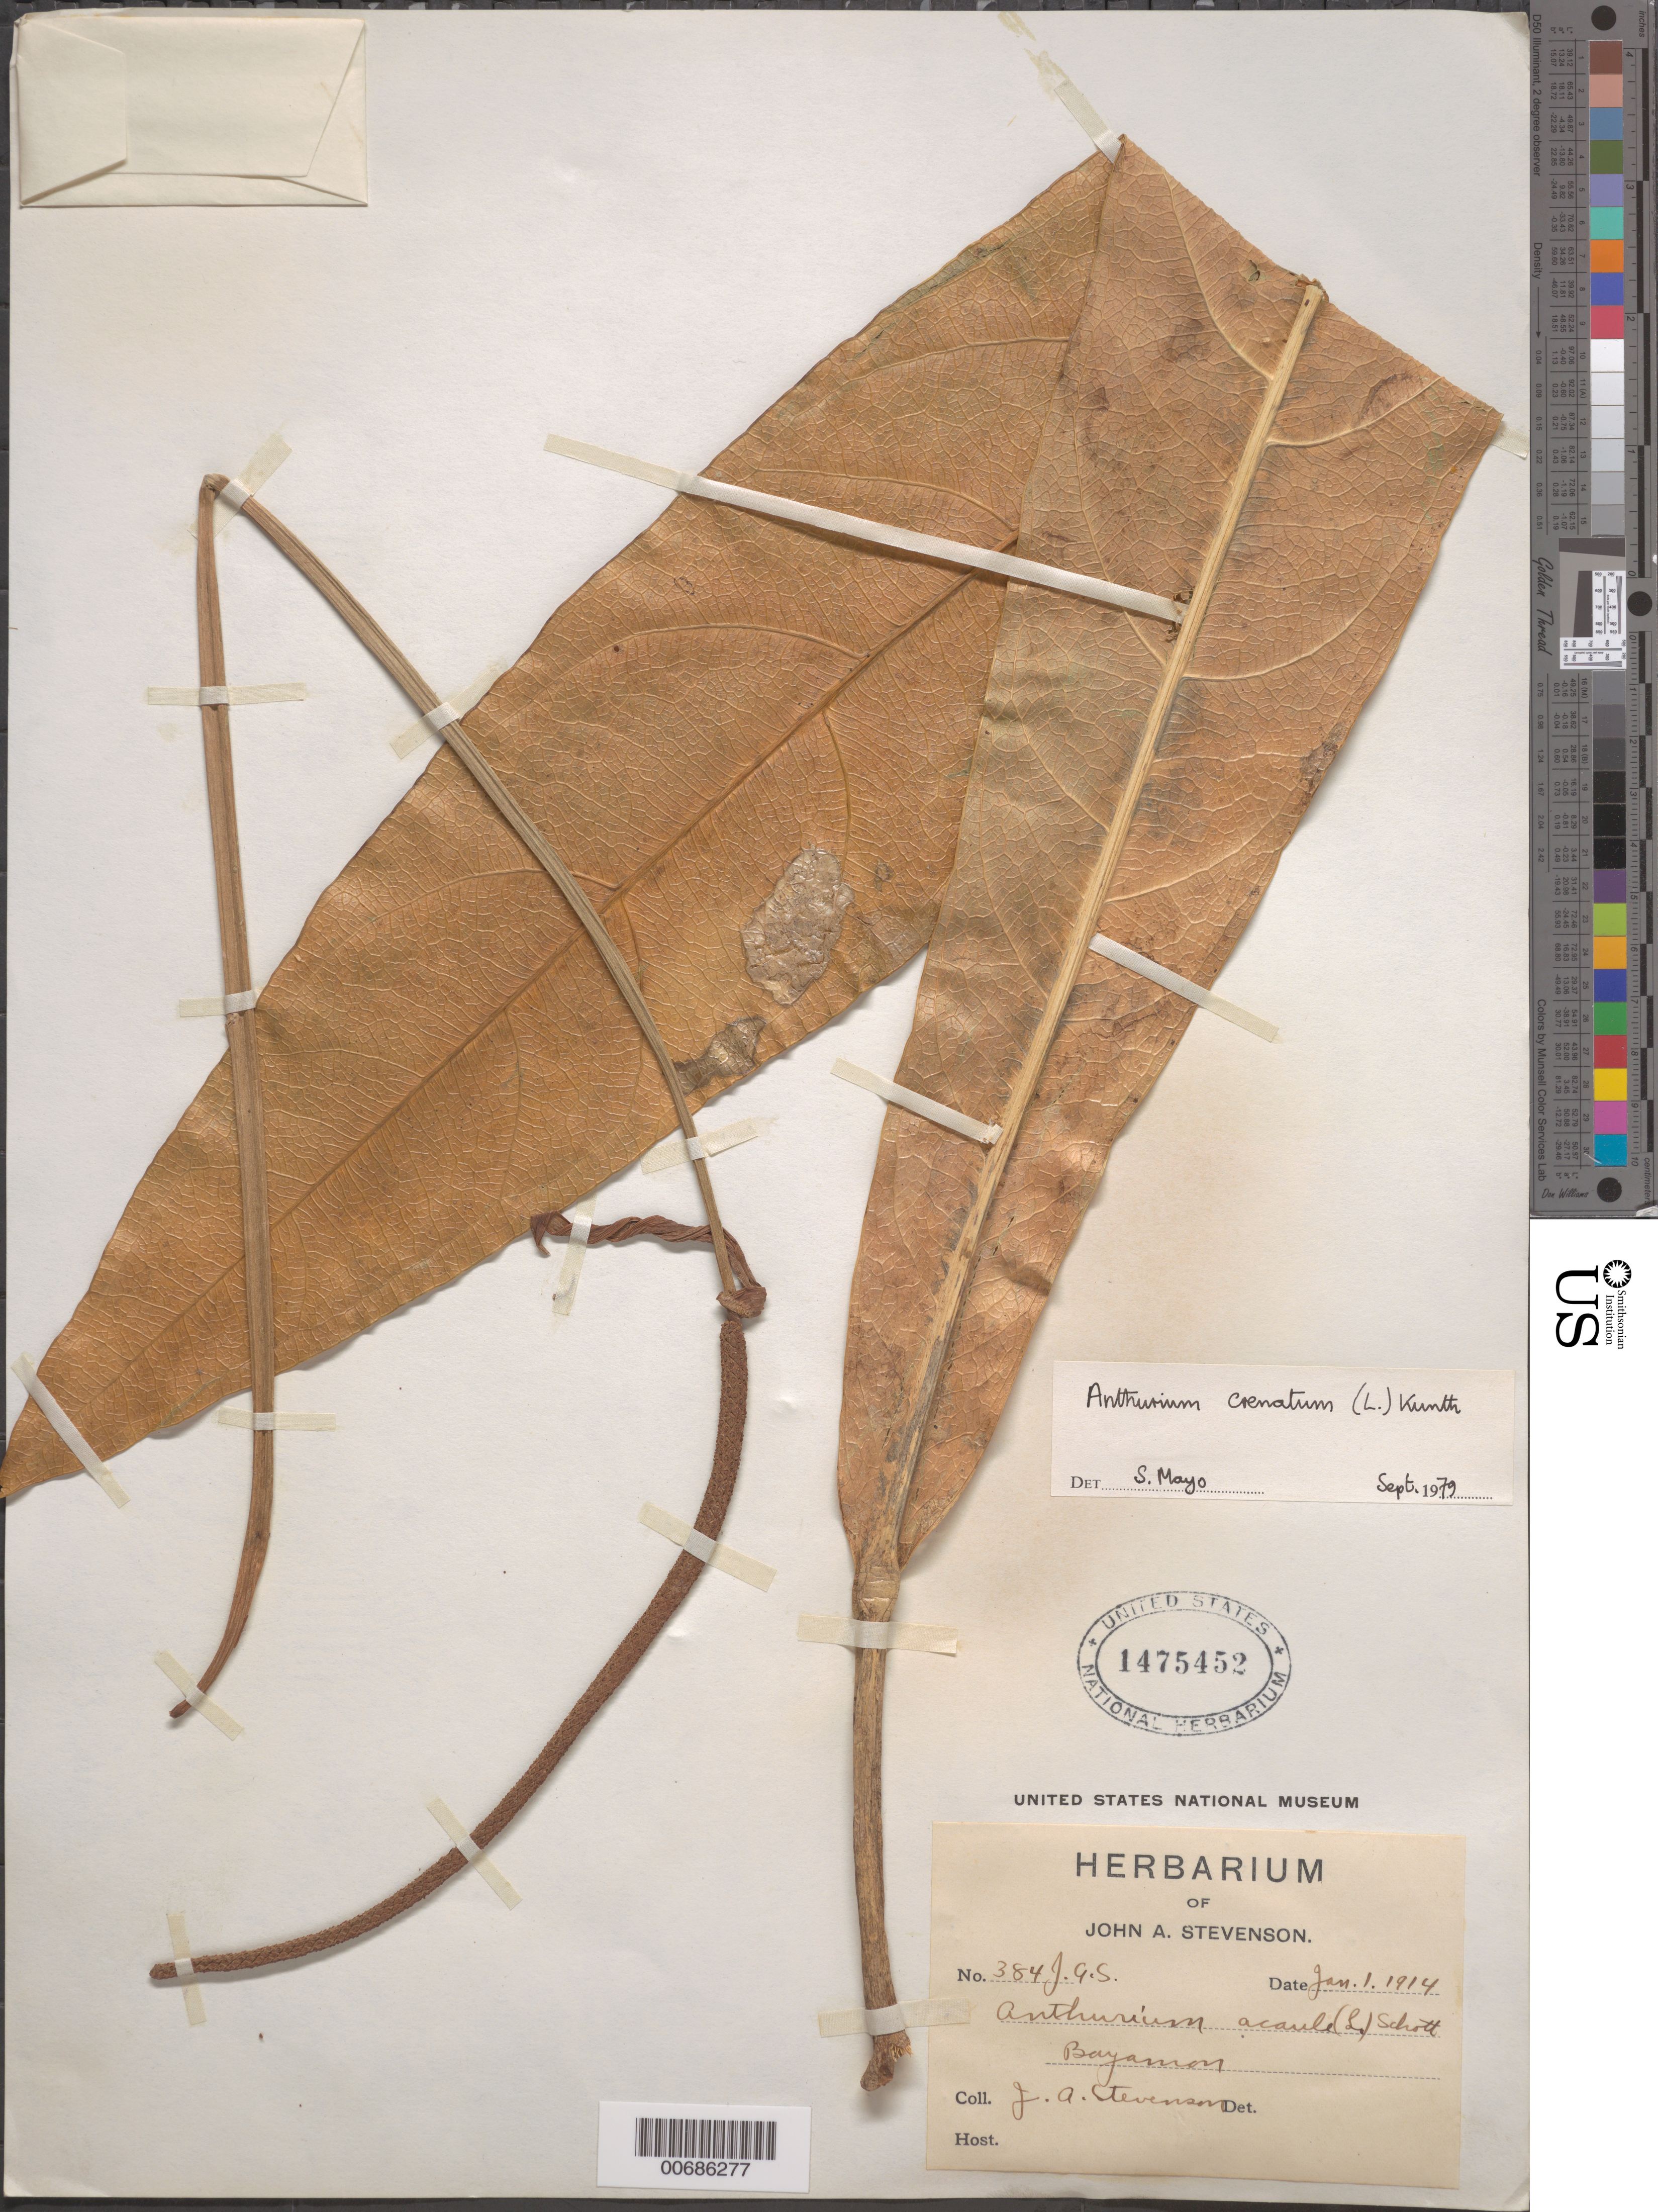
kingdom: Plantae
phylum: Tracheophyta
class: Liliopsida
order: Alismatales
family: Araceae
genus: Anthurium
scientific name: Anthurium crenatum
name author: (L.) Kunth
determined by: Mayo, S.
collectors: J. Stevenson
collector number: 384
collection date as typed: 01 Jan 1914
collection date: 1914-01-01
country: Puerto Rico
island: Greater Antilles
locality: Bayamon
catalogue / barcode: US 1475452